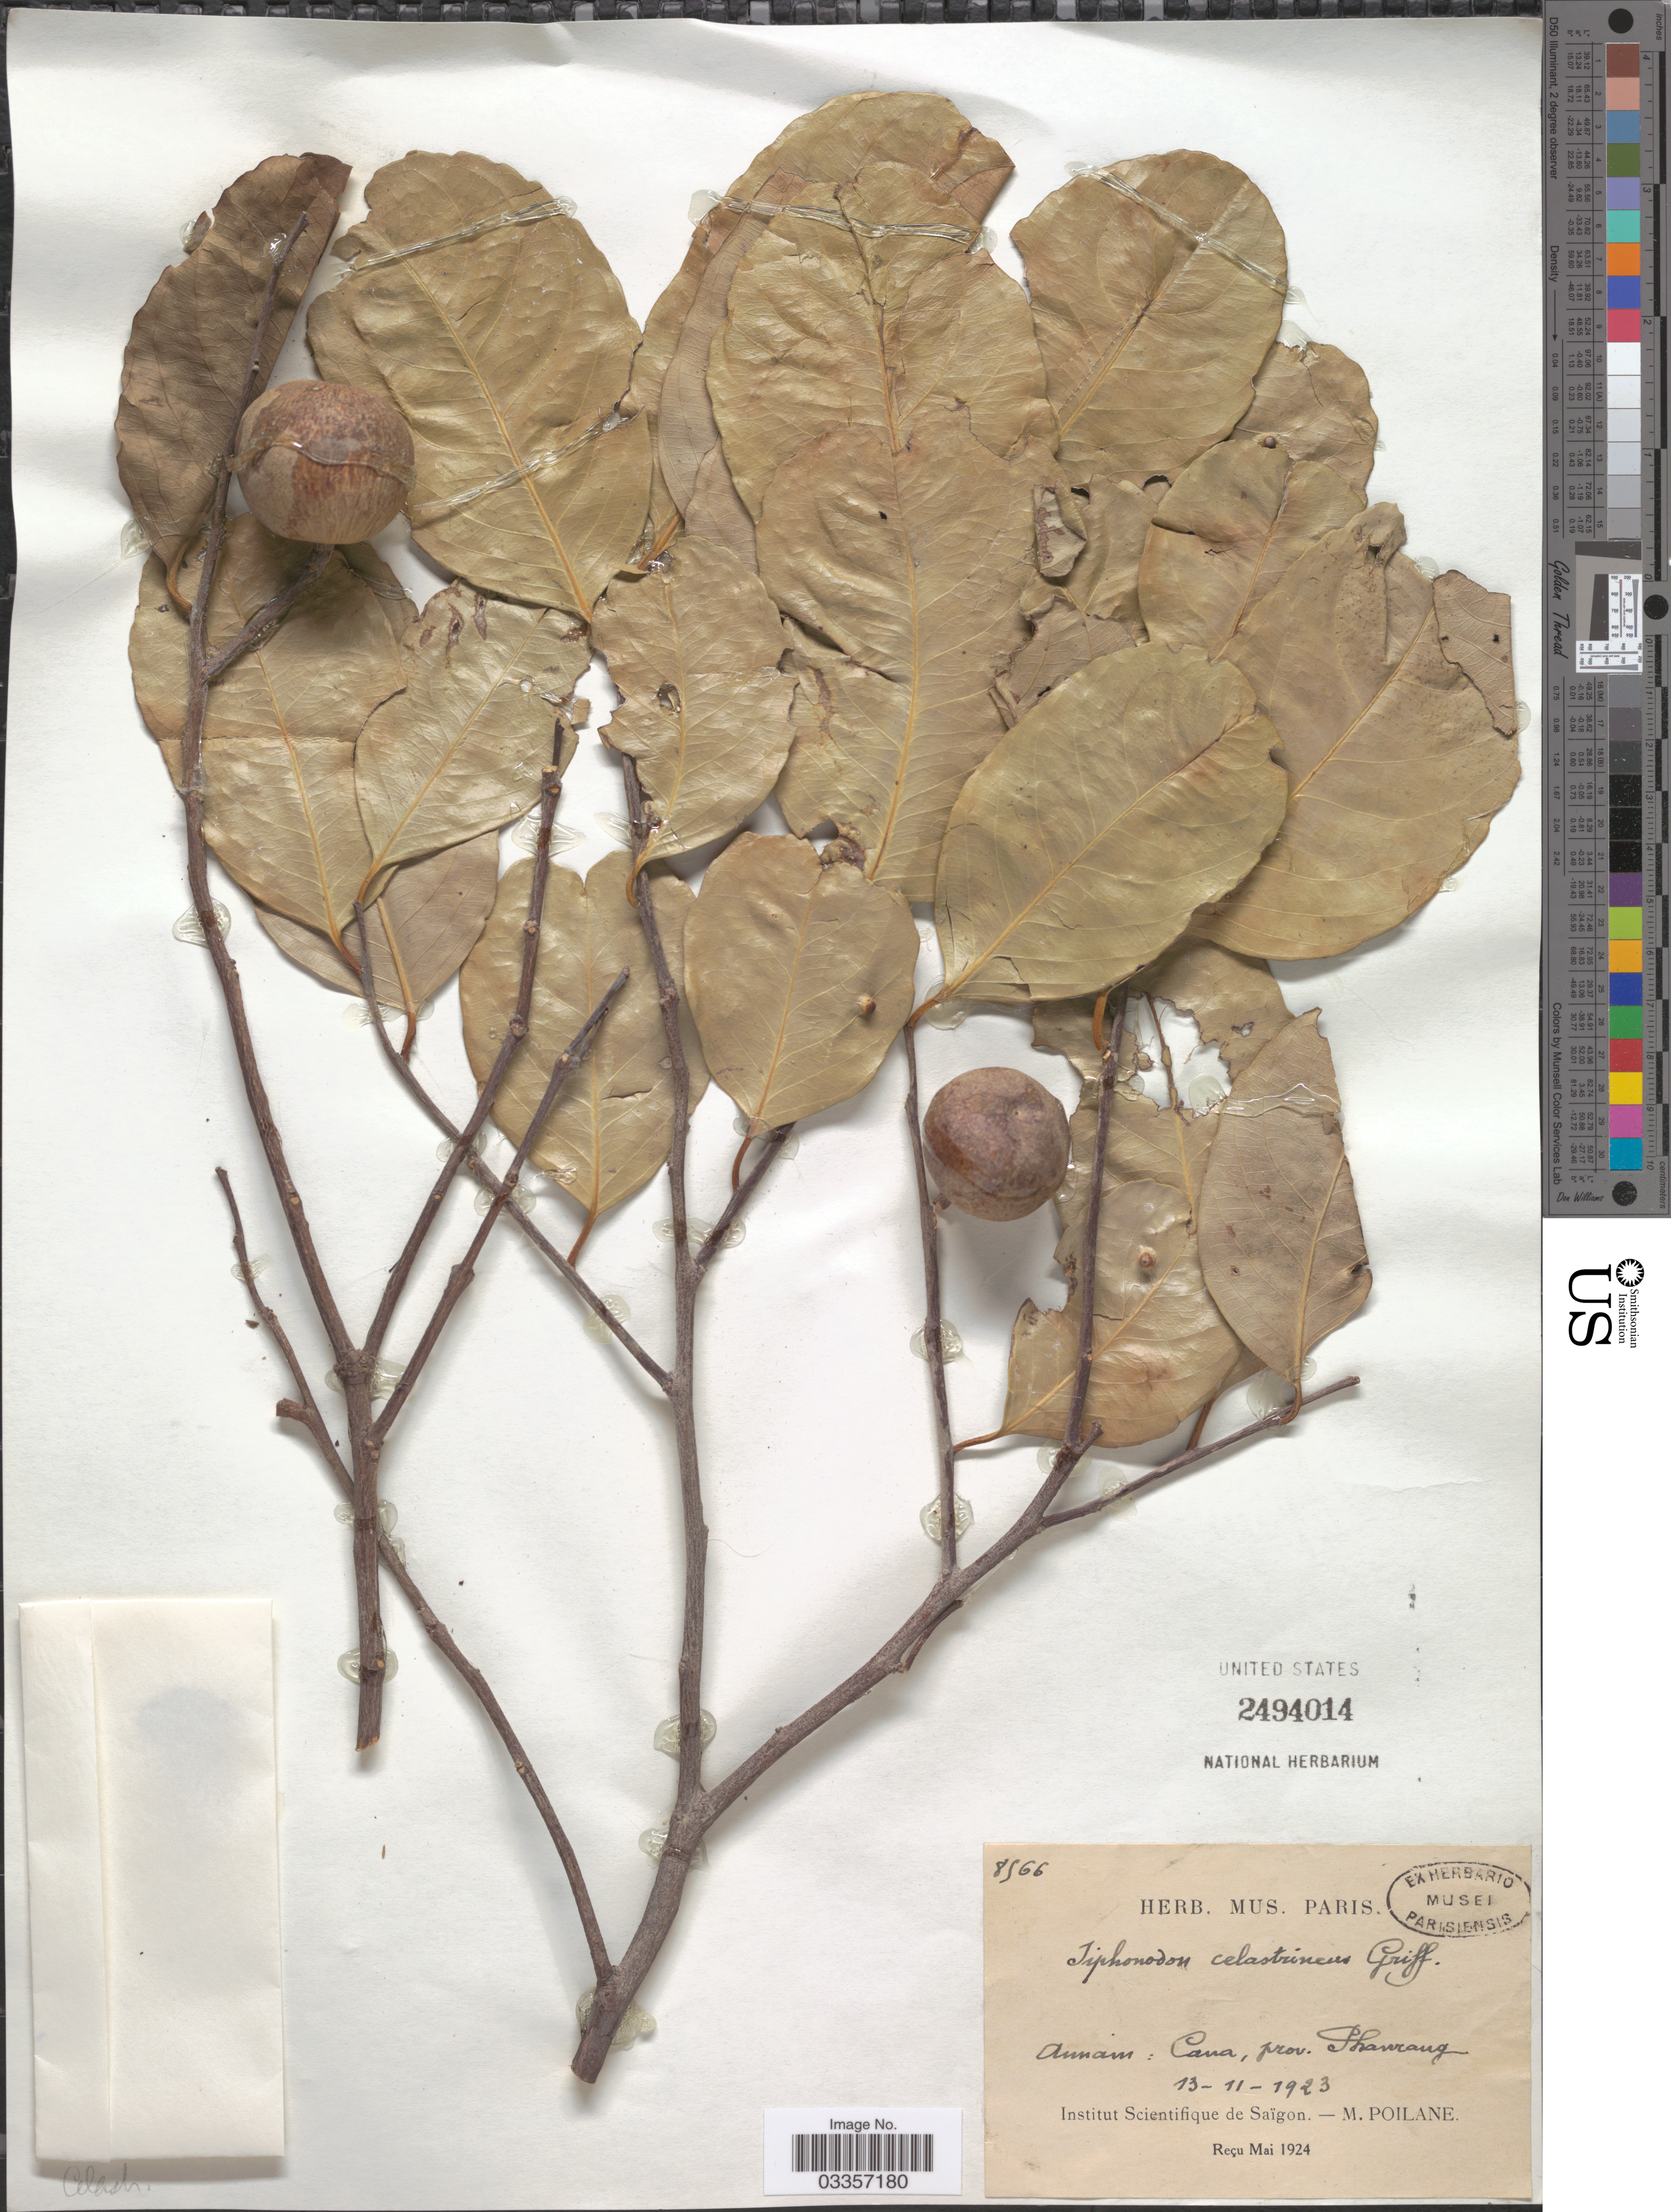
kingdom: Plantae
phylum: Tracheophyta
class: Magnoliopsida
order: Celastrales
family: Celastraceae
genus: Siphonodon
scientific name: Siphonodon celastrineus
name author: Griff.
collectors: M. Poilane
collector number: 8566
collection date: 1923-11-13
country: Vietnam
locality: Annam: Caua, prov. Thaurang.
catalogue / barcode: US 2494014